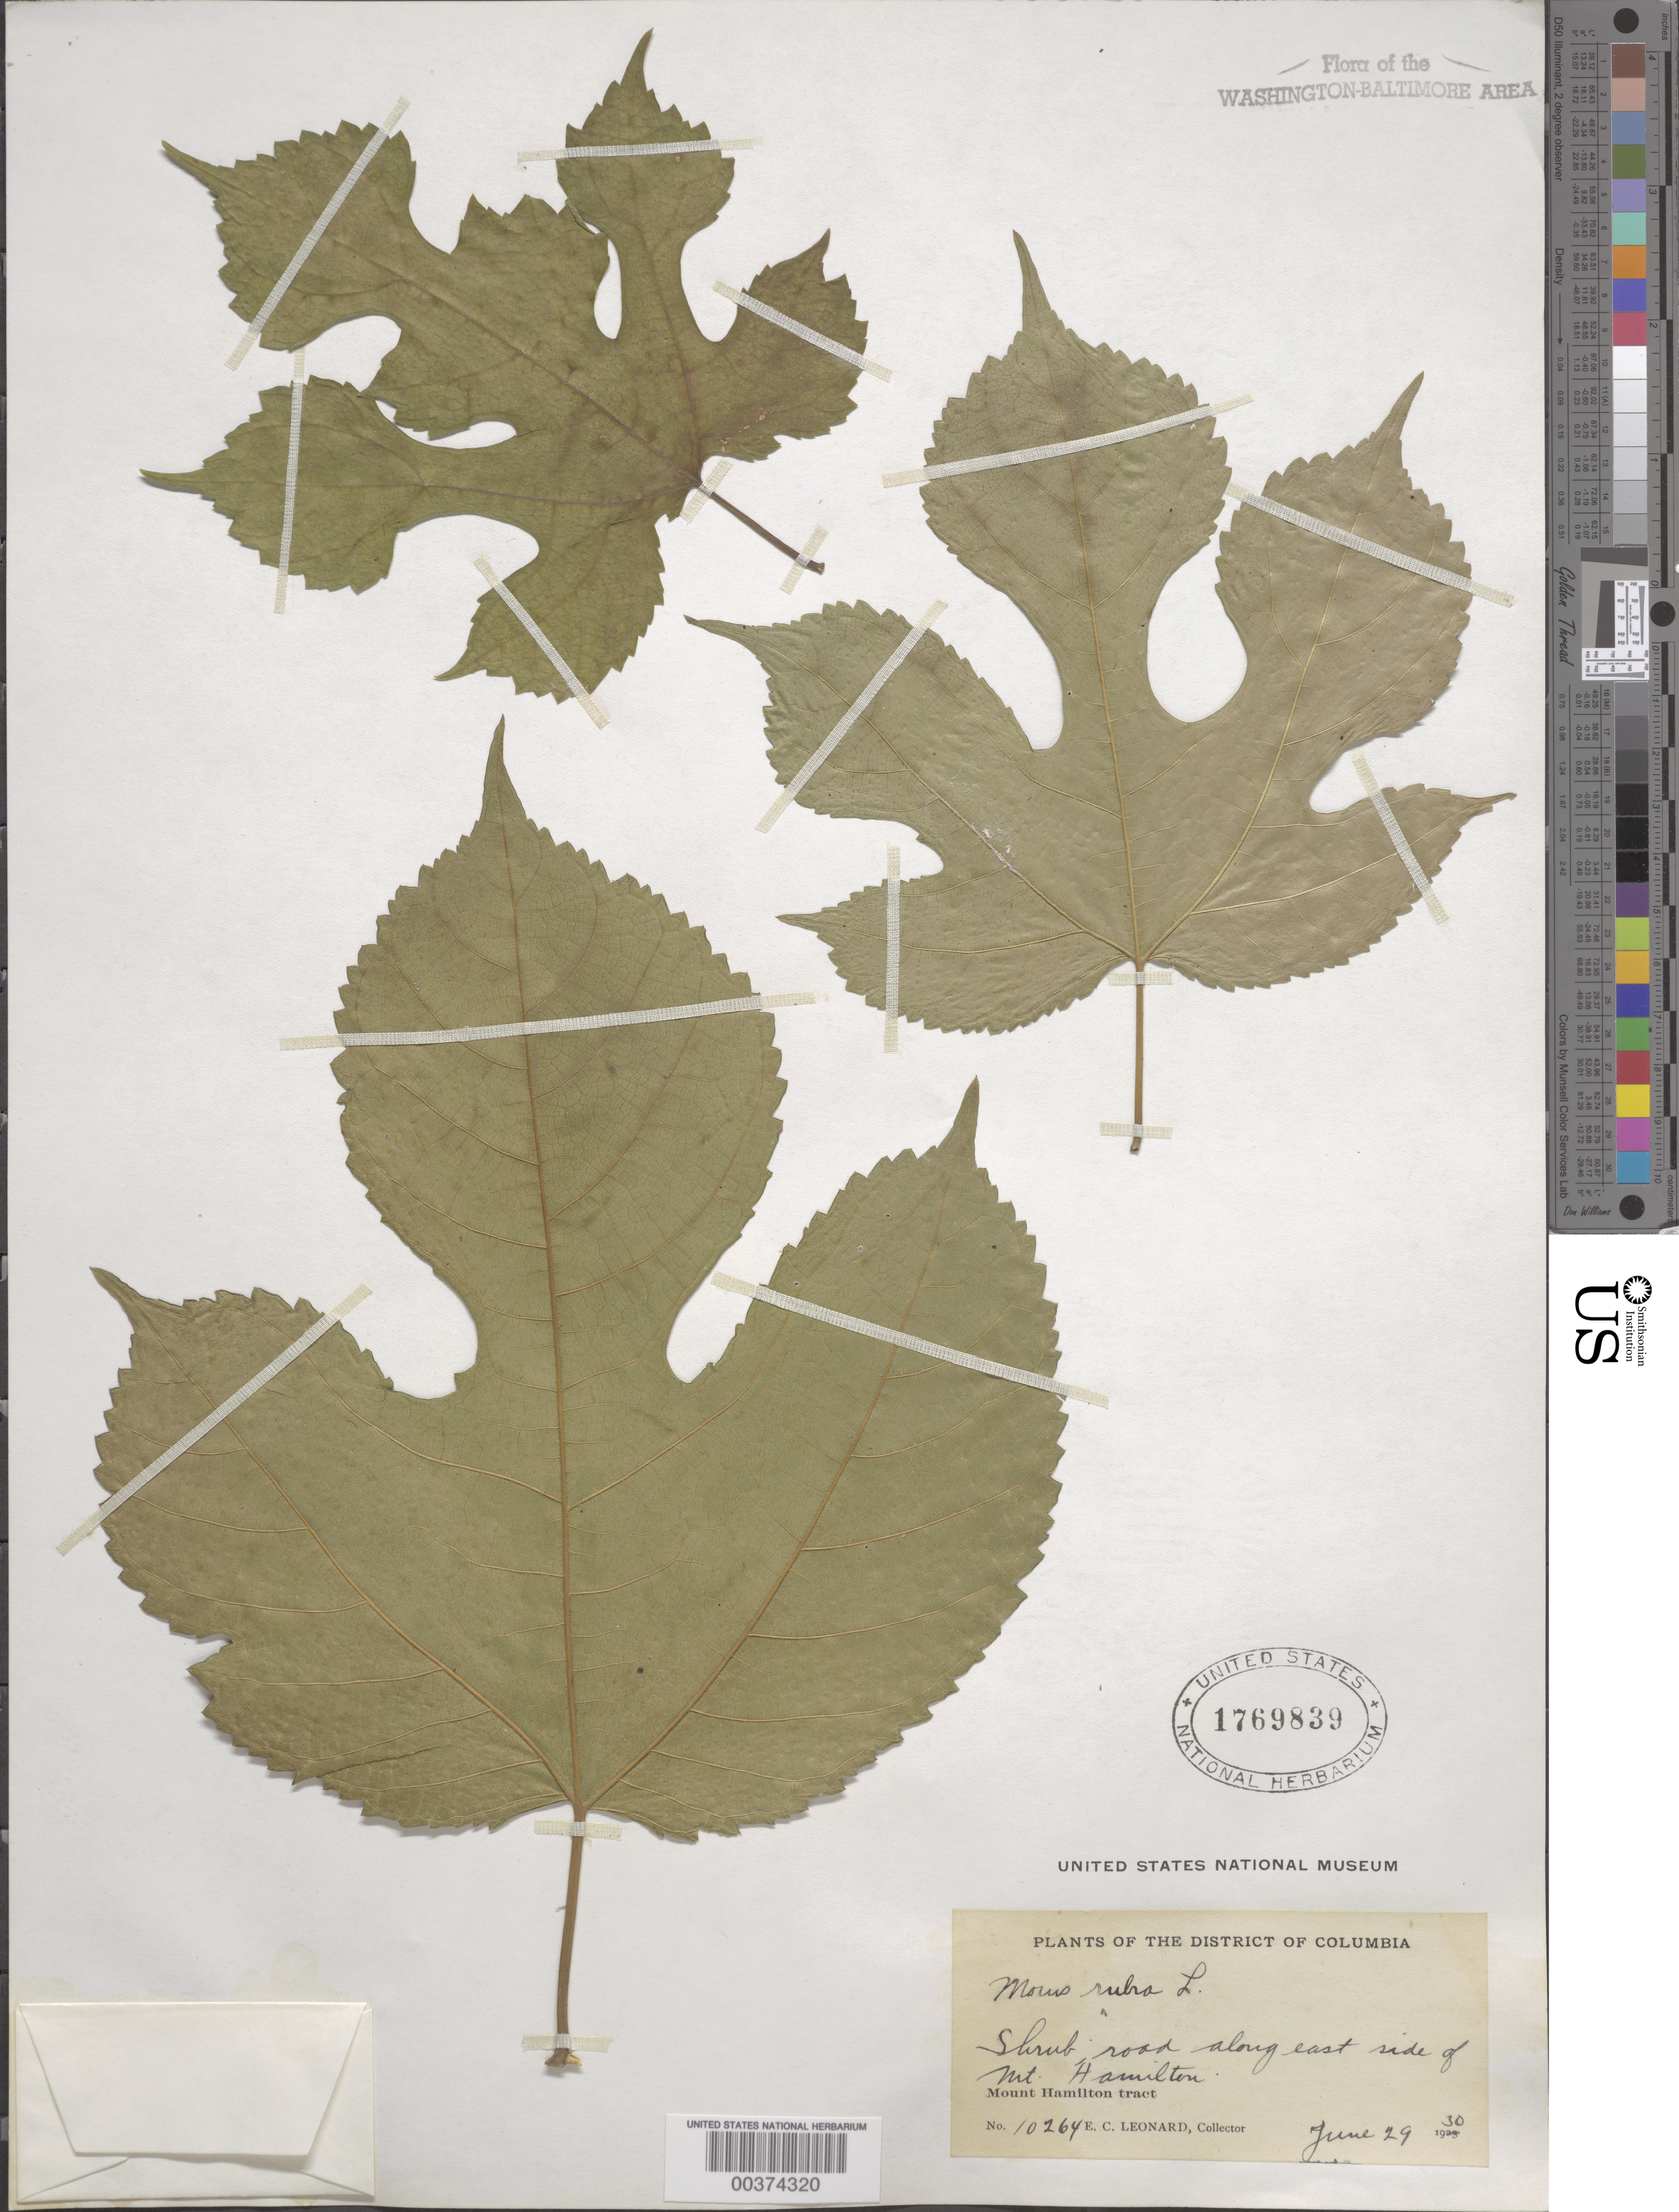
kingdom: Plantae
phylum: Tracheophyta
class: Magnoliopsida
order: Rosales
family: Moraceae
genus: Morus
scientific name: Morus rubra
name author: L.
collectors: E. C. Leonard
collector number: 10264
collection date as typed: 29 Jun 1930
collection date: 1930-06-29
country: United States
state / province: District of Columbia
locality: Mount Hamilton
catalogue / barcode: US 1769839